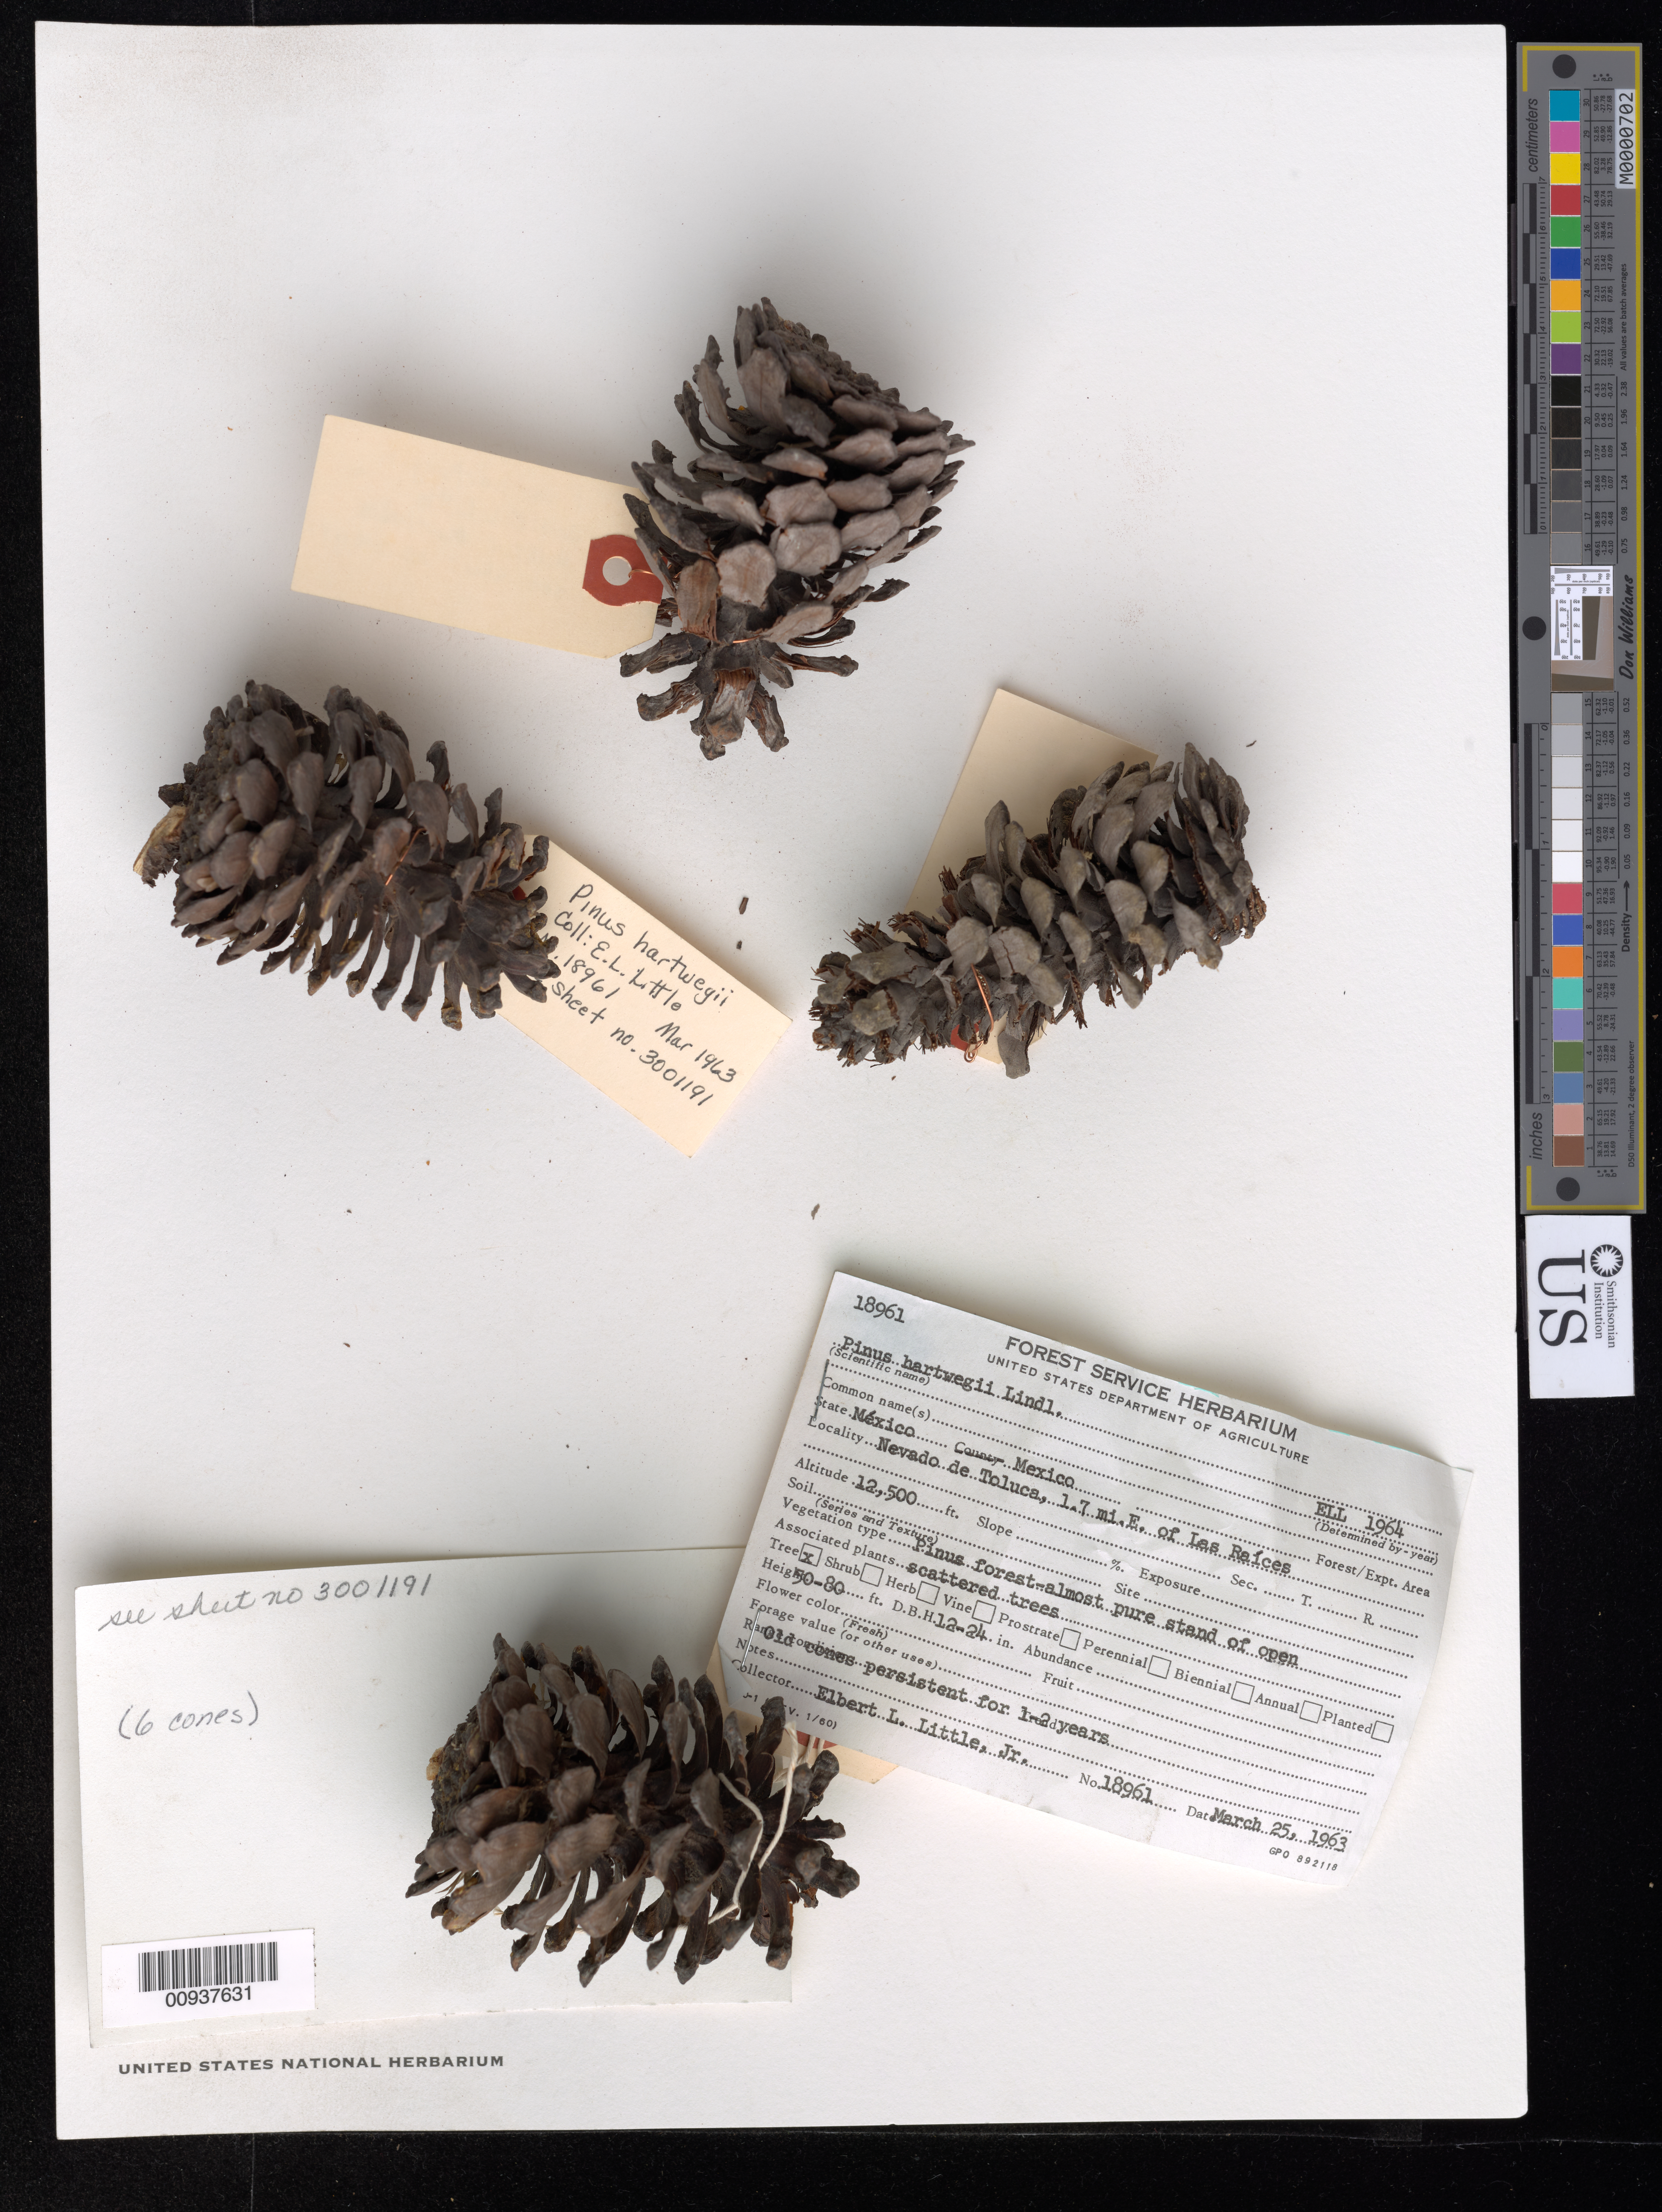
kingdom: Plantae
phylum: Tracheophyta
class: Pinopsida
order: Pinales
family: Pinaceae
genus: Pinus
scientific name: Pinus hartwegii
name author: Lindl.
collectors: E. L. Little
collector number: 18961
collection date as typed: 25 Mar 1963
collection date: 1963-03-25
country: Mexico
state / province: México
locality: Nevado de Toluca, 1.7 mi. E of Las Raíces.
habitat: Pine forest - almost pure stand of open scattered trees. Associated plants Bunch grass- Quercus.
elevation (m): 3810